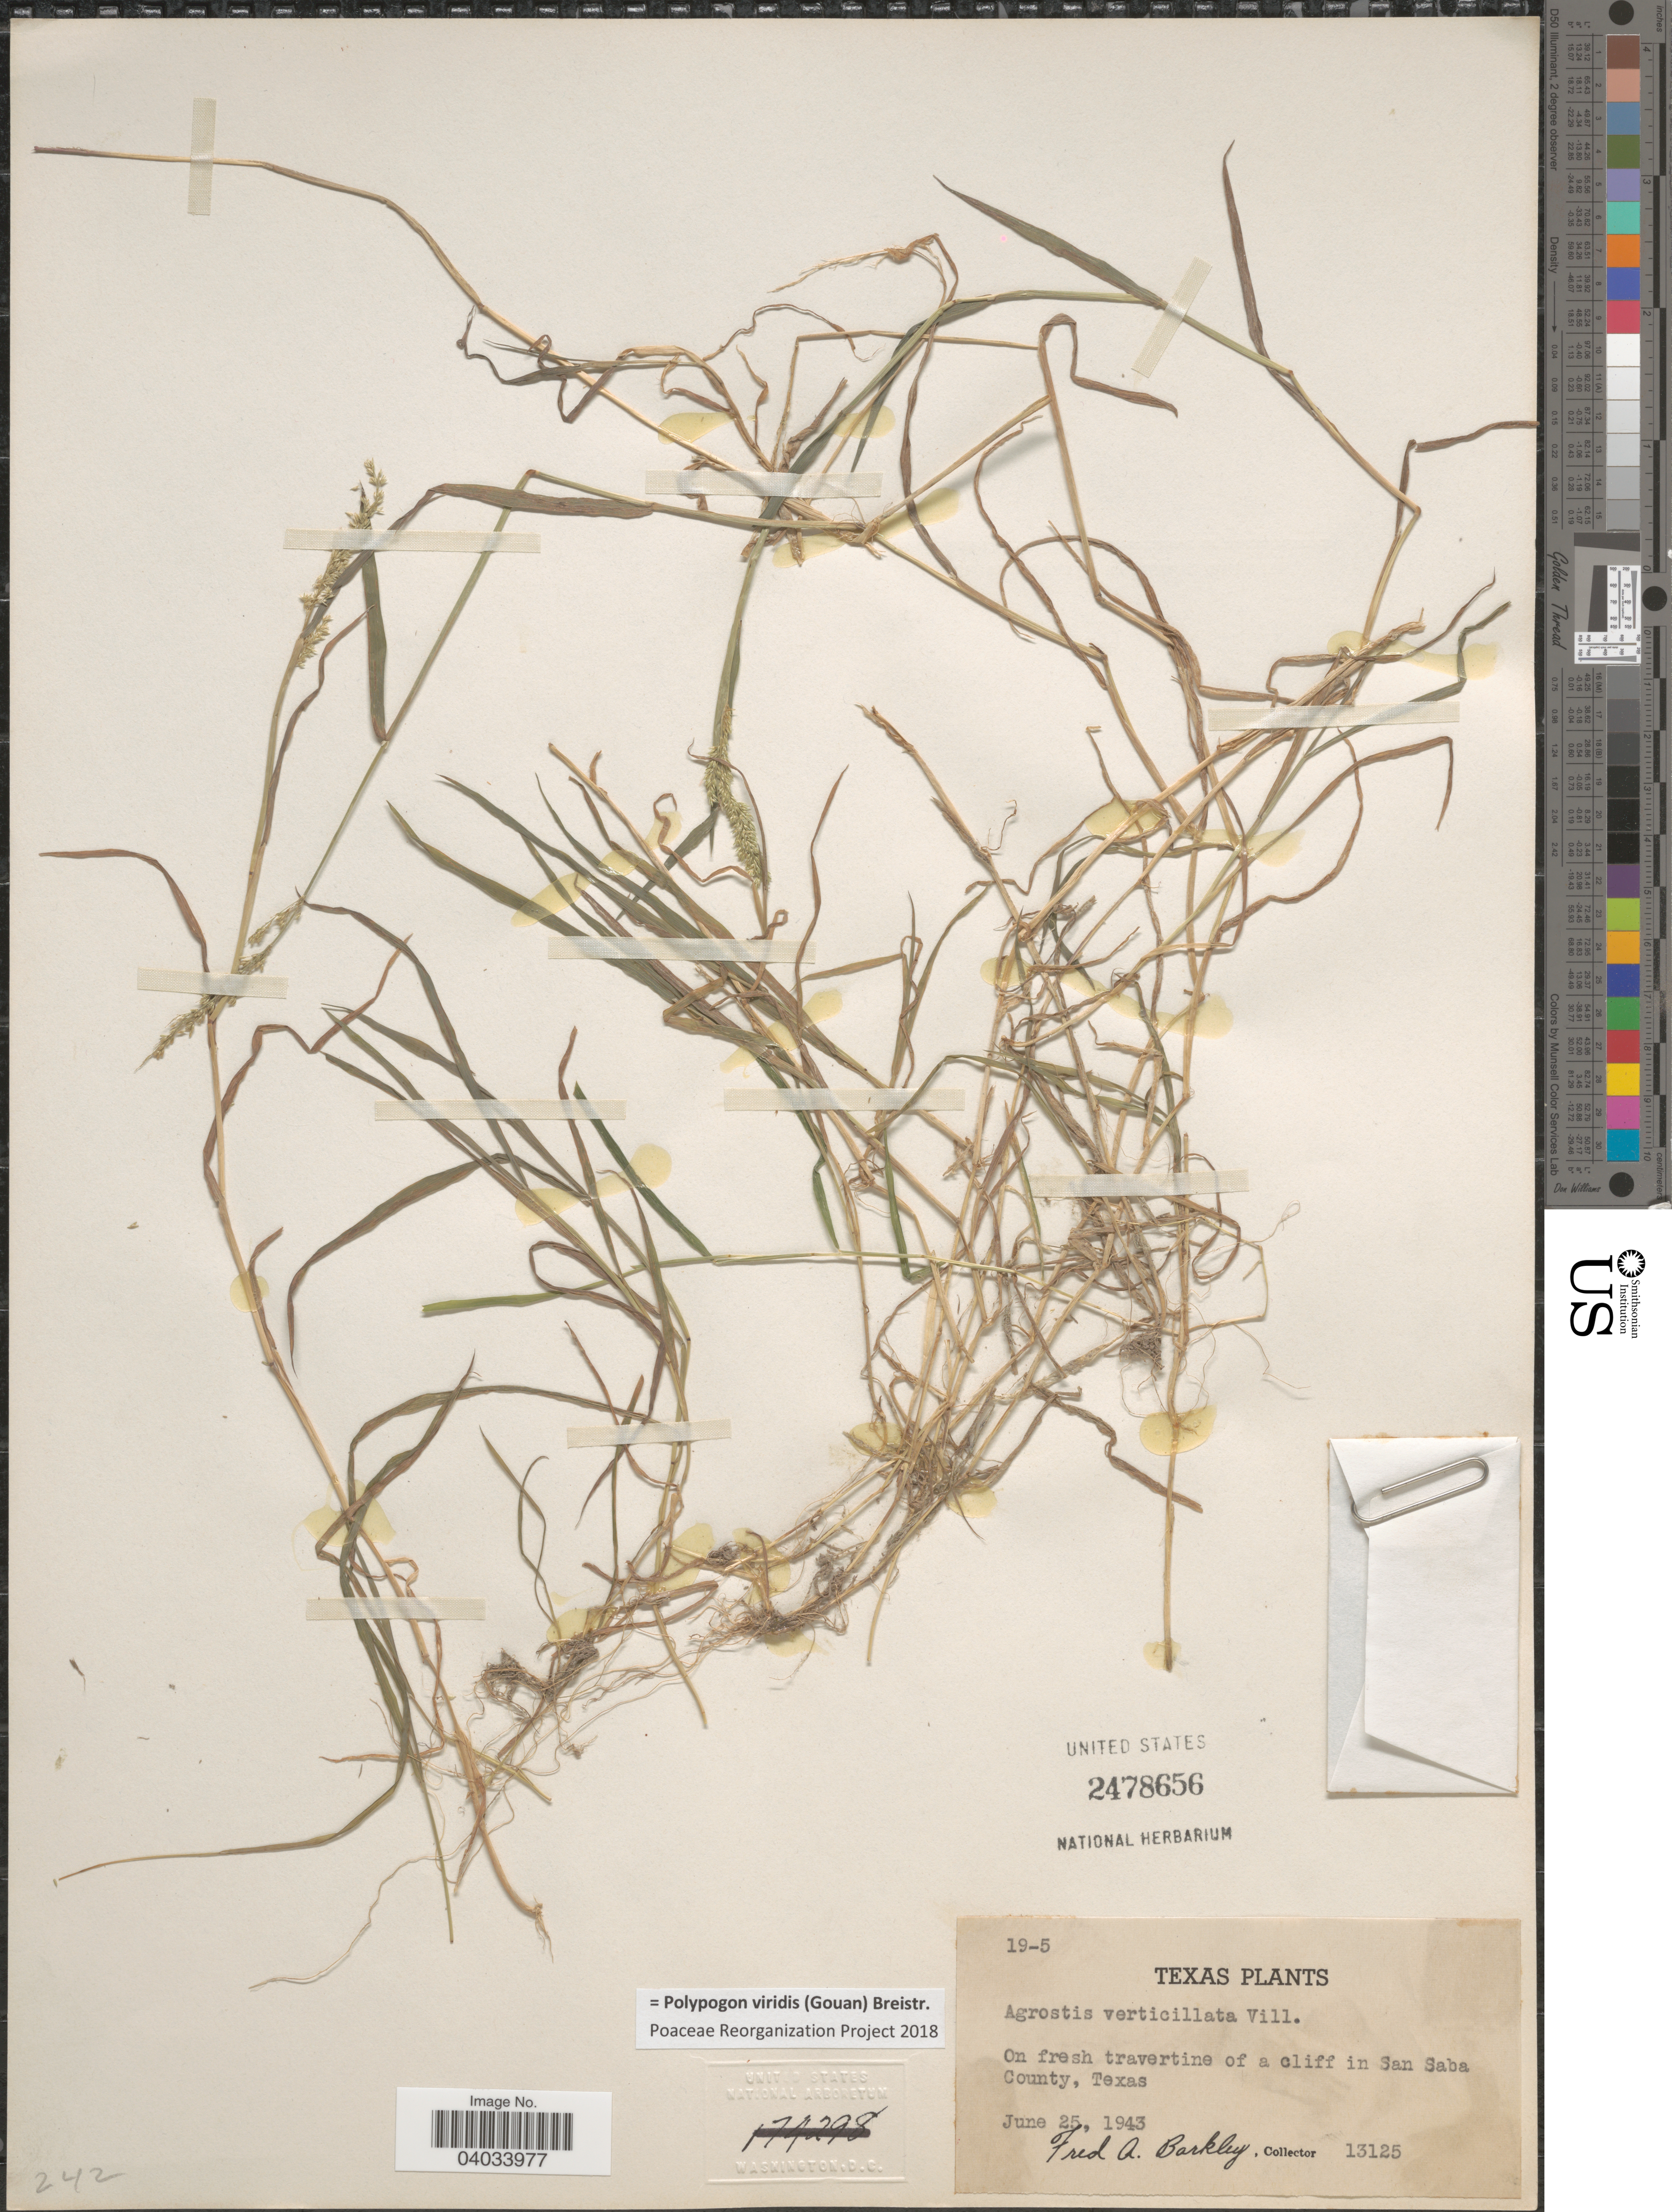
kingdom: Plantae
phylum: Tracheophyta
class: Liliopsida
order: Poales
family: Poaceae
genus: Polypogon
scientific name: Polypogon viridis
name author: (Gouan) Breistroffer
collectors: F. A. Barkley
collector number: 13125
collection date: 1943-06-25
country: United States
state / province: Texas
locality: In San Saba County.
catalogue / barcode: US 2478656